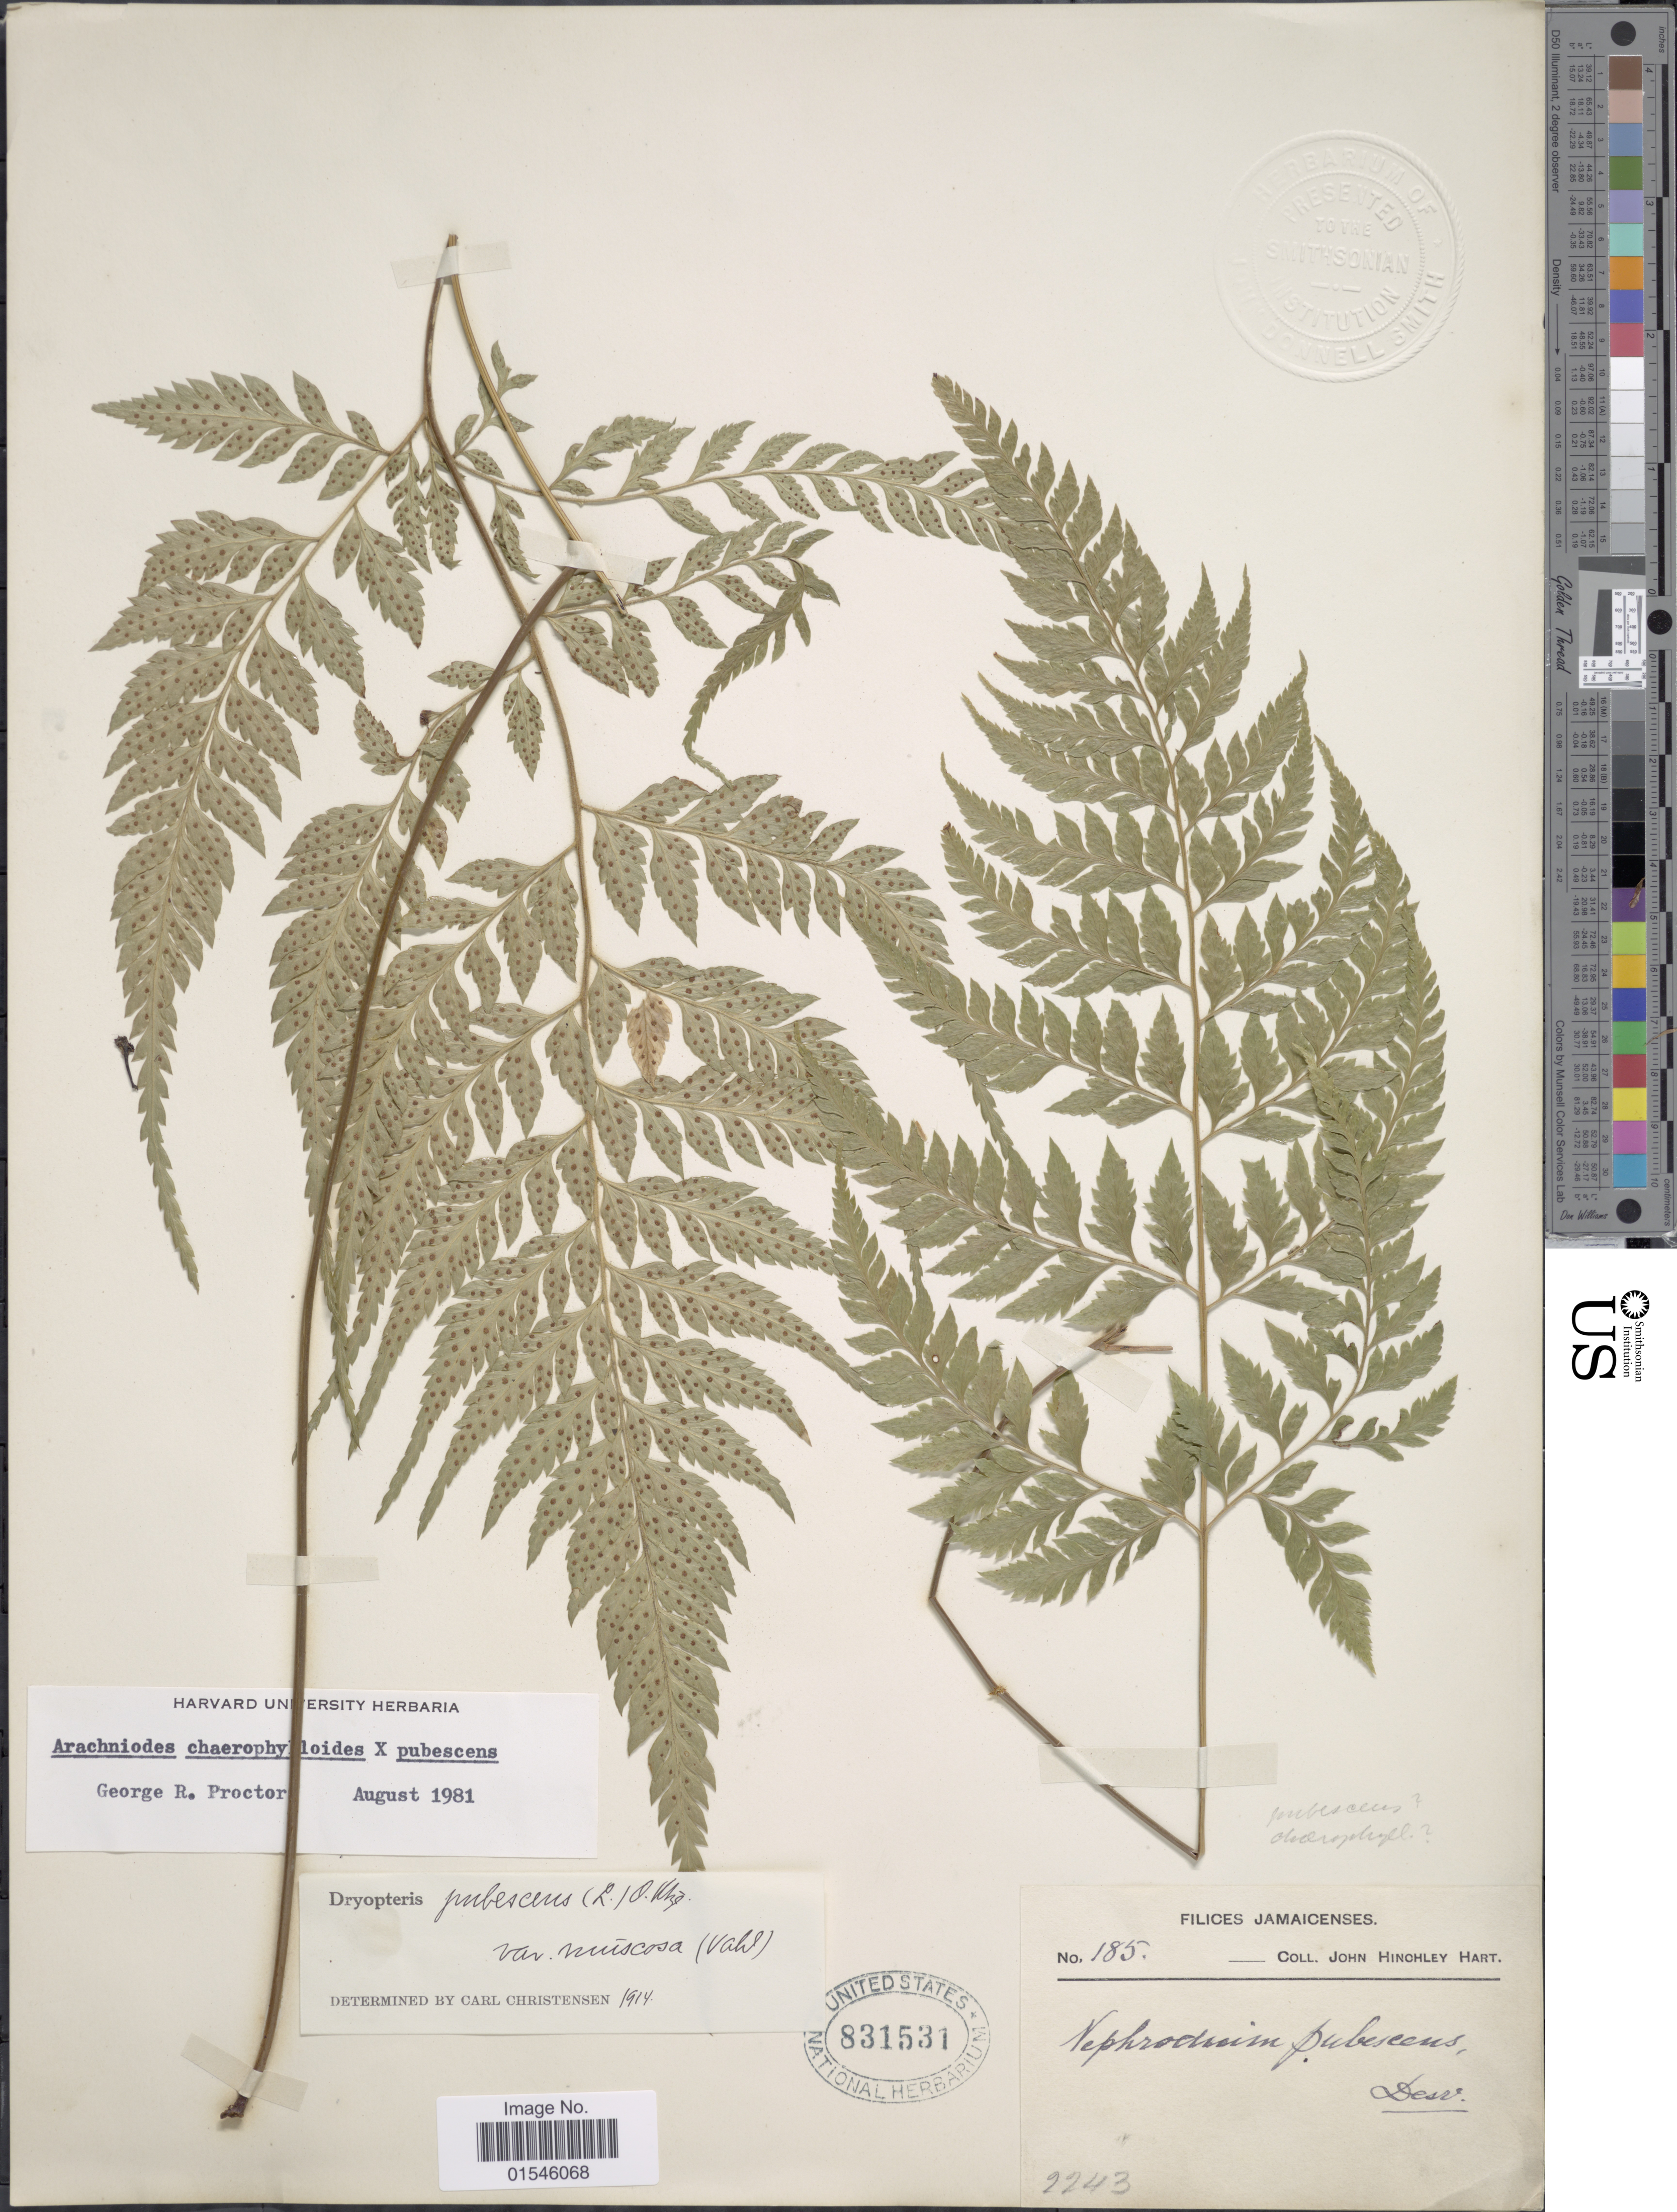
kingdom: Plantae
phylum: Tracheophyta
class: Polypodiopsida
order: Polypodiales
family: Dryopteridaceae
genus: Polystichopsis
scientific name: Polystichopsis chaerophylloides x P. pubescens (L.) C.V. Morton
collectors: J. H. Hart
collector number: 185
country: Jamaica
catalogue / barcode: US 831531